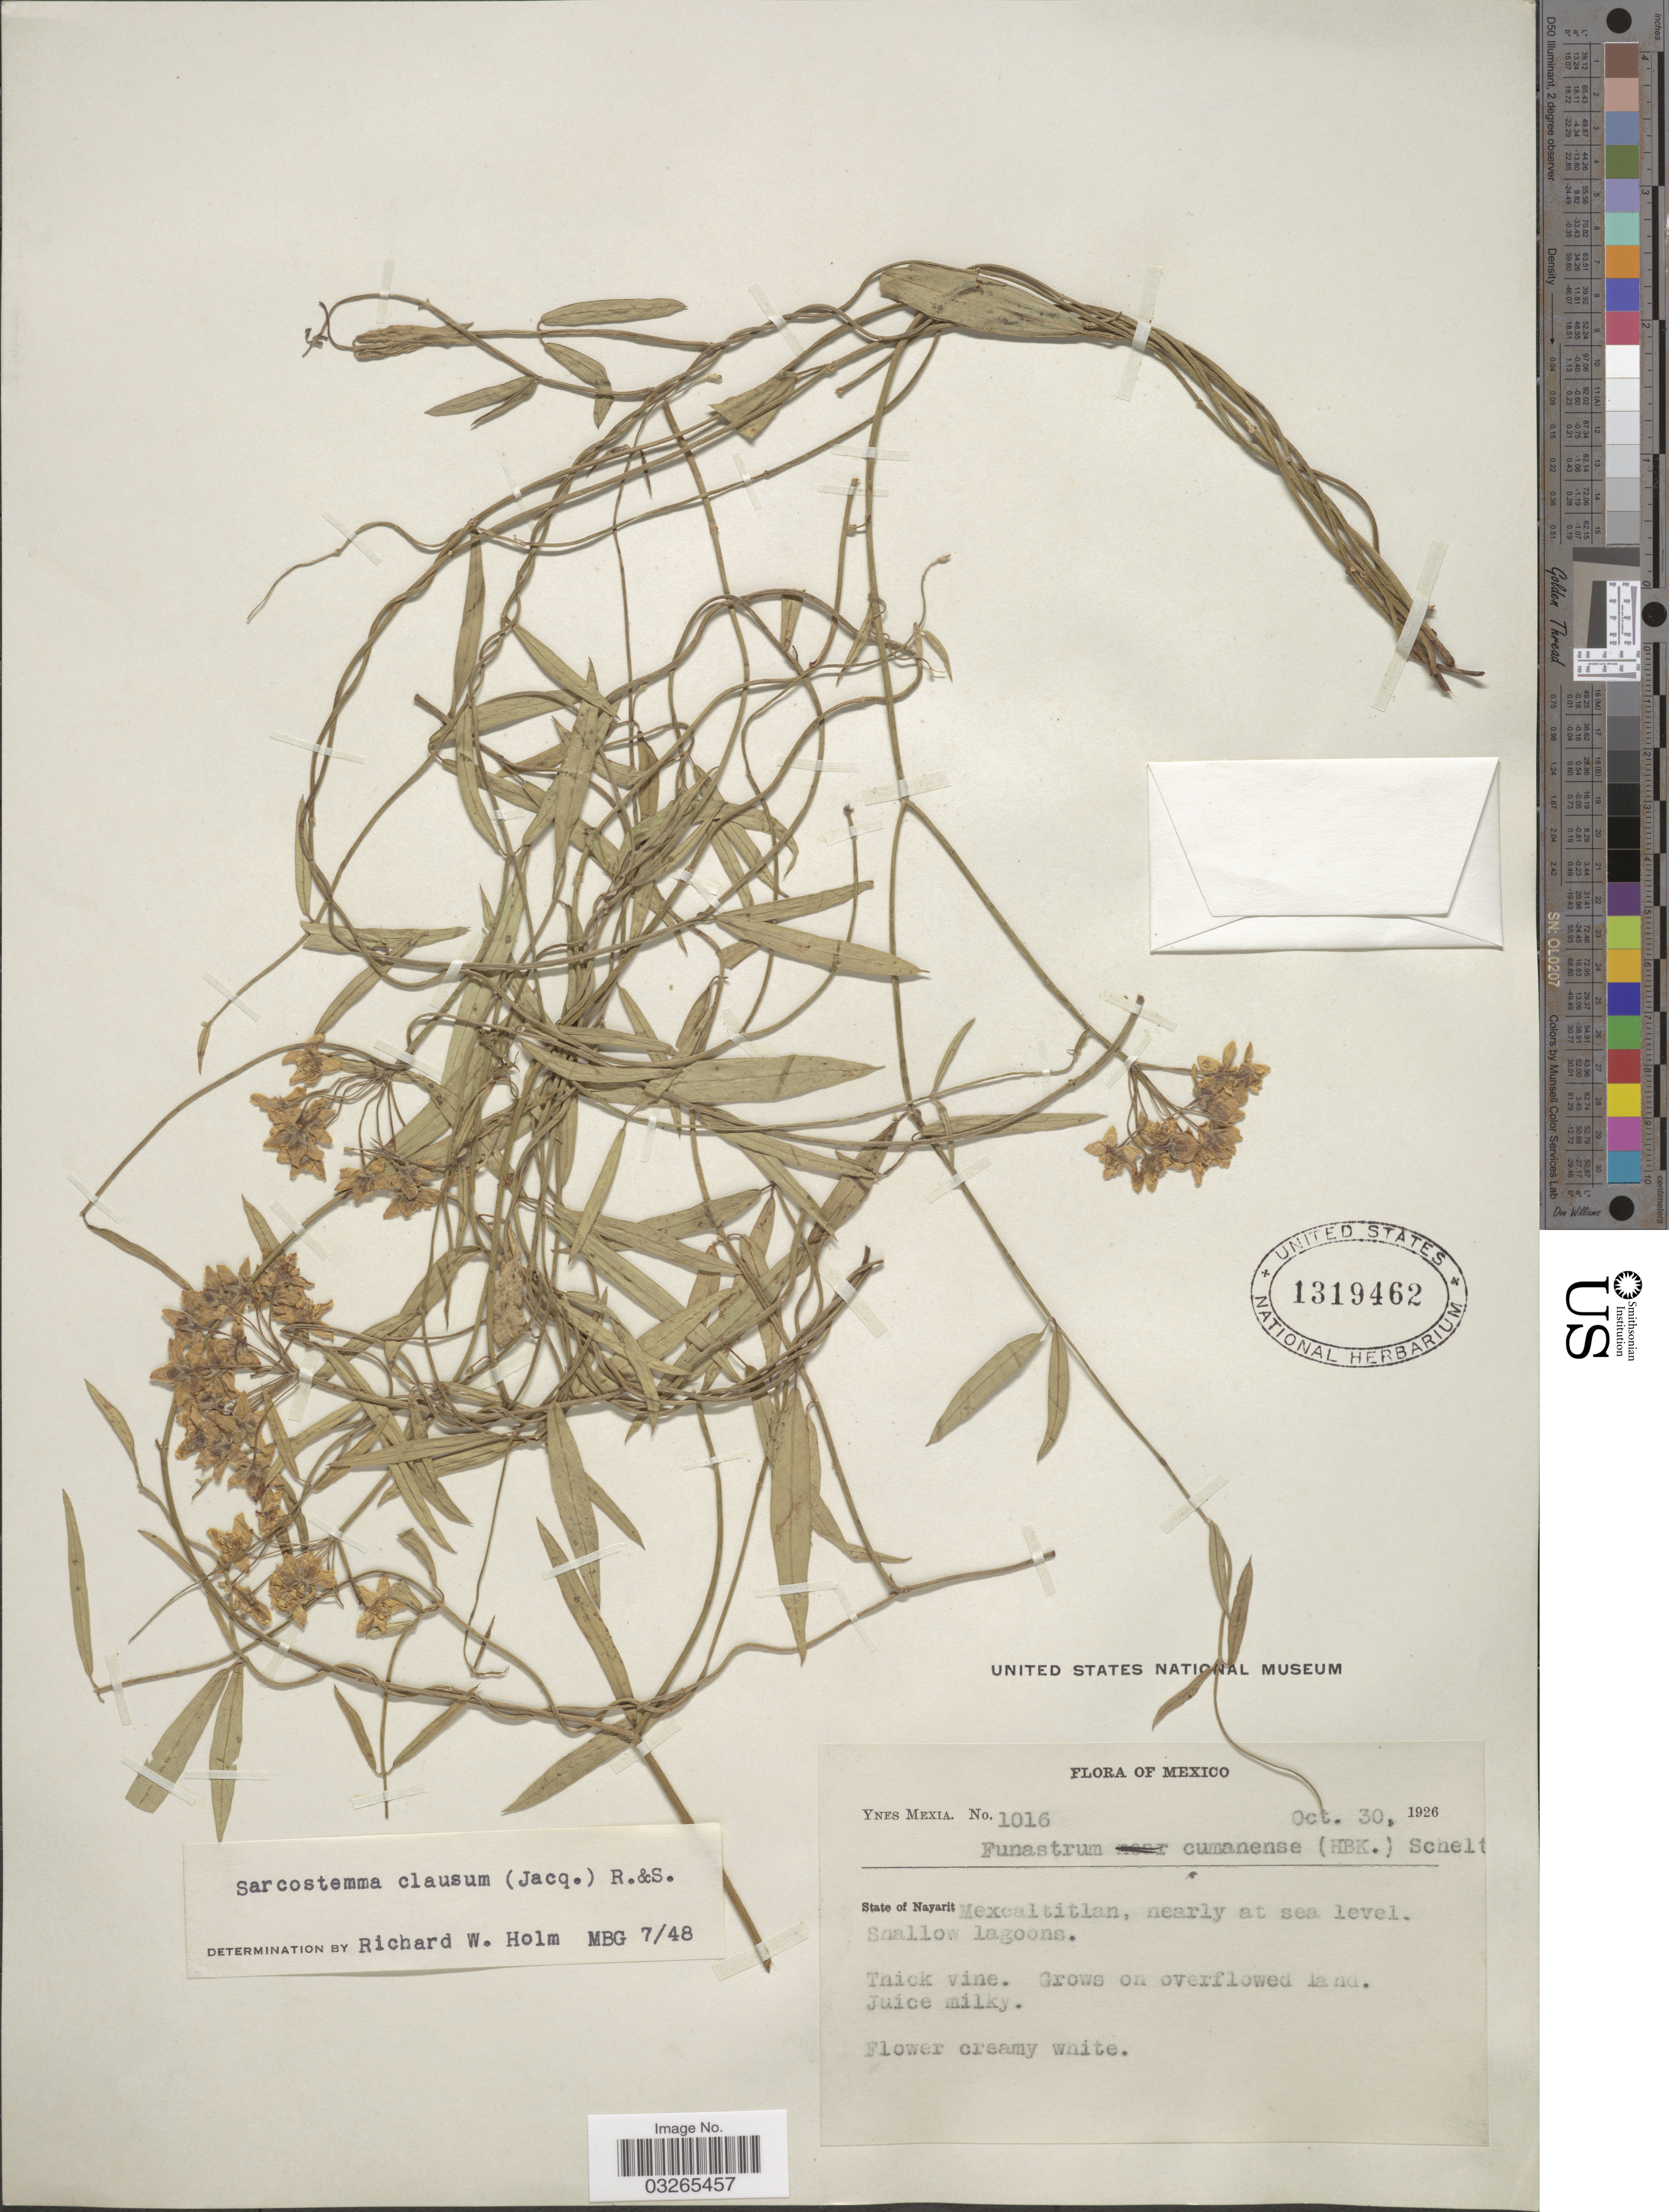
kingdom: Plantae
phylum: Tracheophyta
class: Magnoliopsida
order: Gentianales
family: Apocynaceae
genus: Sarcostemma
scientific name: Sarcostemma clausum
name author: (Jacq.) Schult.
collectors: Y. Mexia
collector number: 1016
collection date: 1926-10-30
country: Mexico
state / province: Nayarit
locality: Mexcaltitlan. Shallow lagoons.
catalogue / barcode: US 1319462